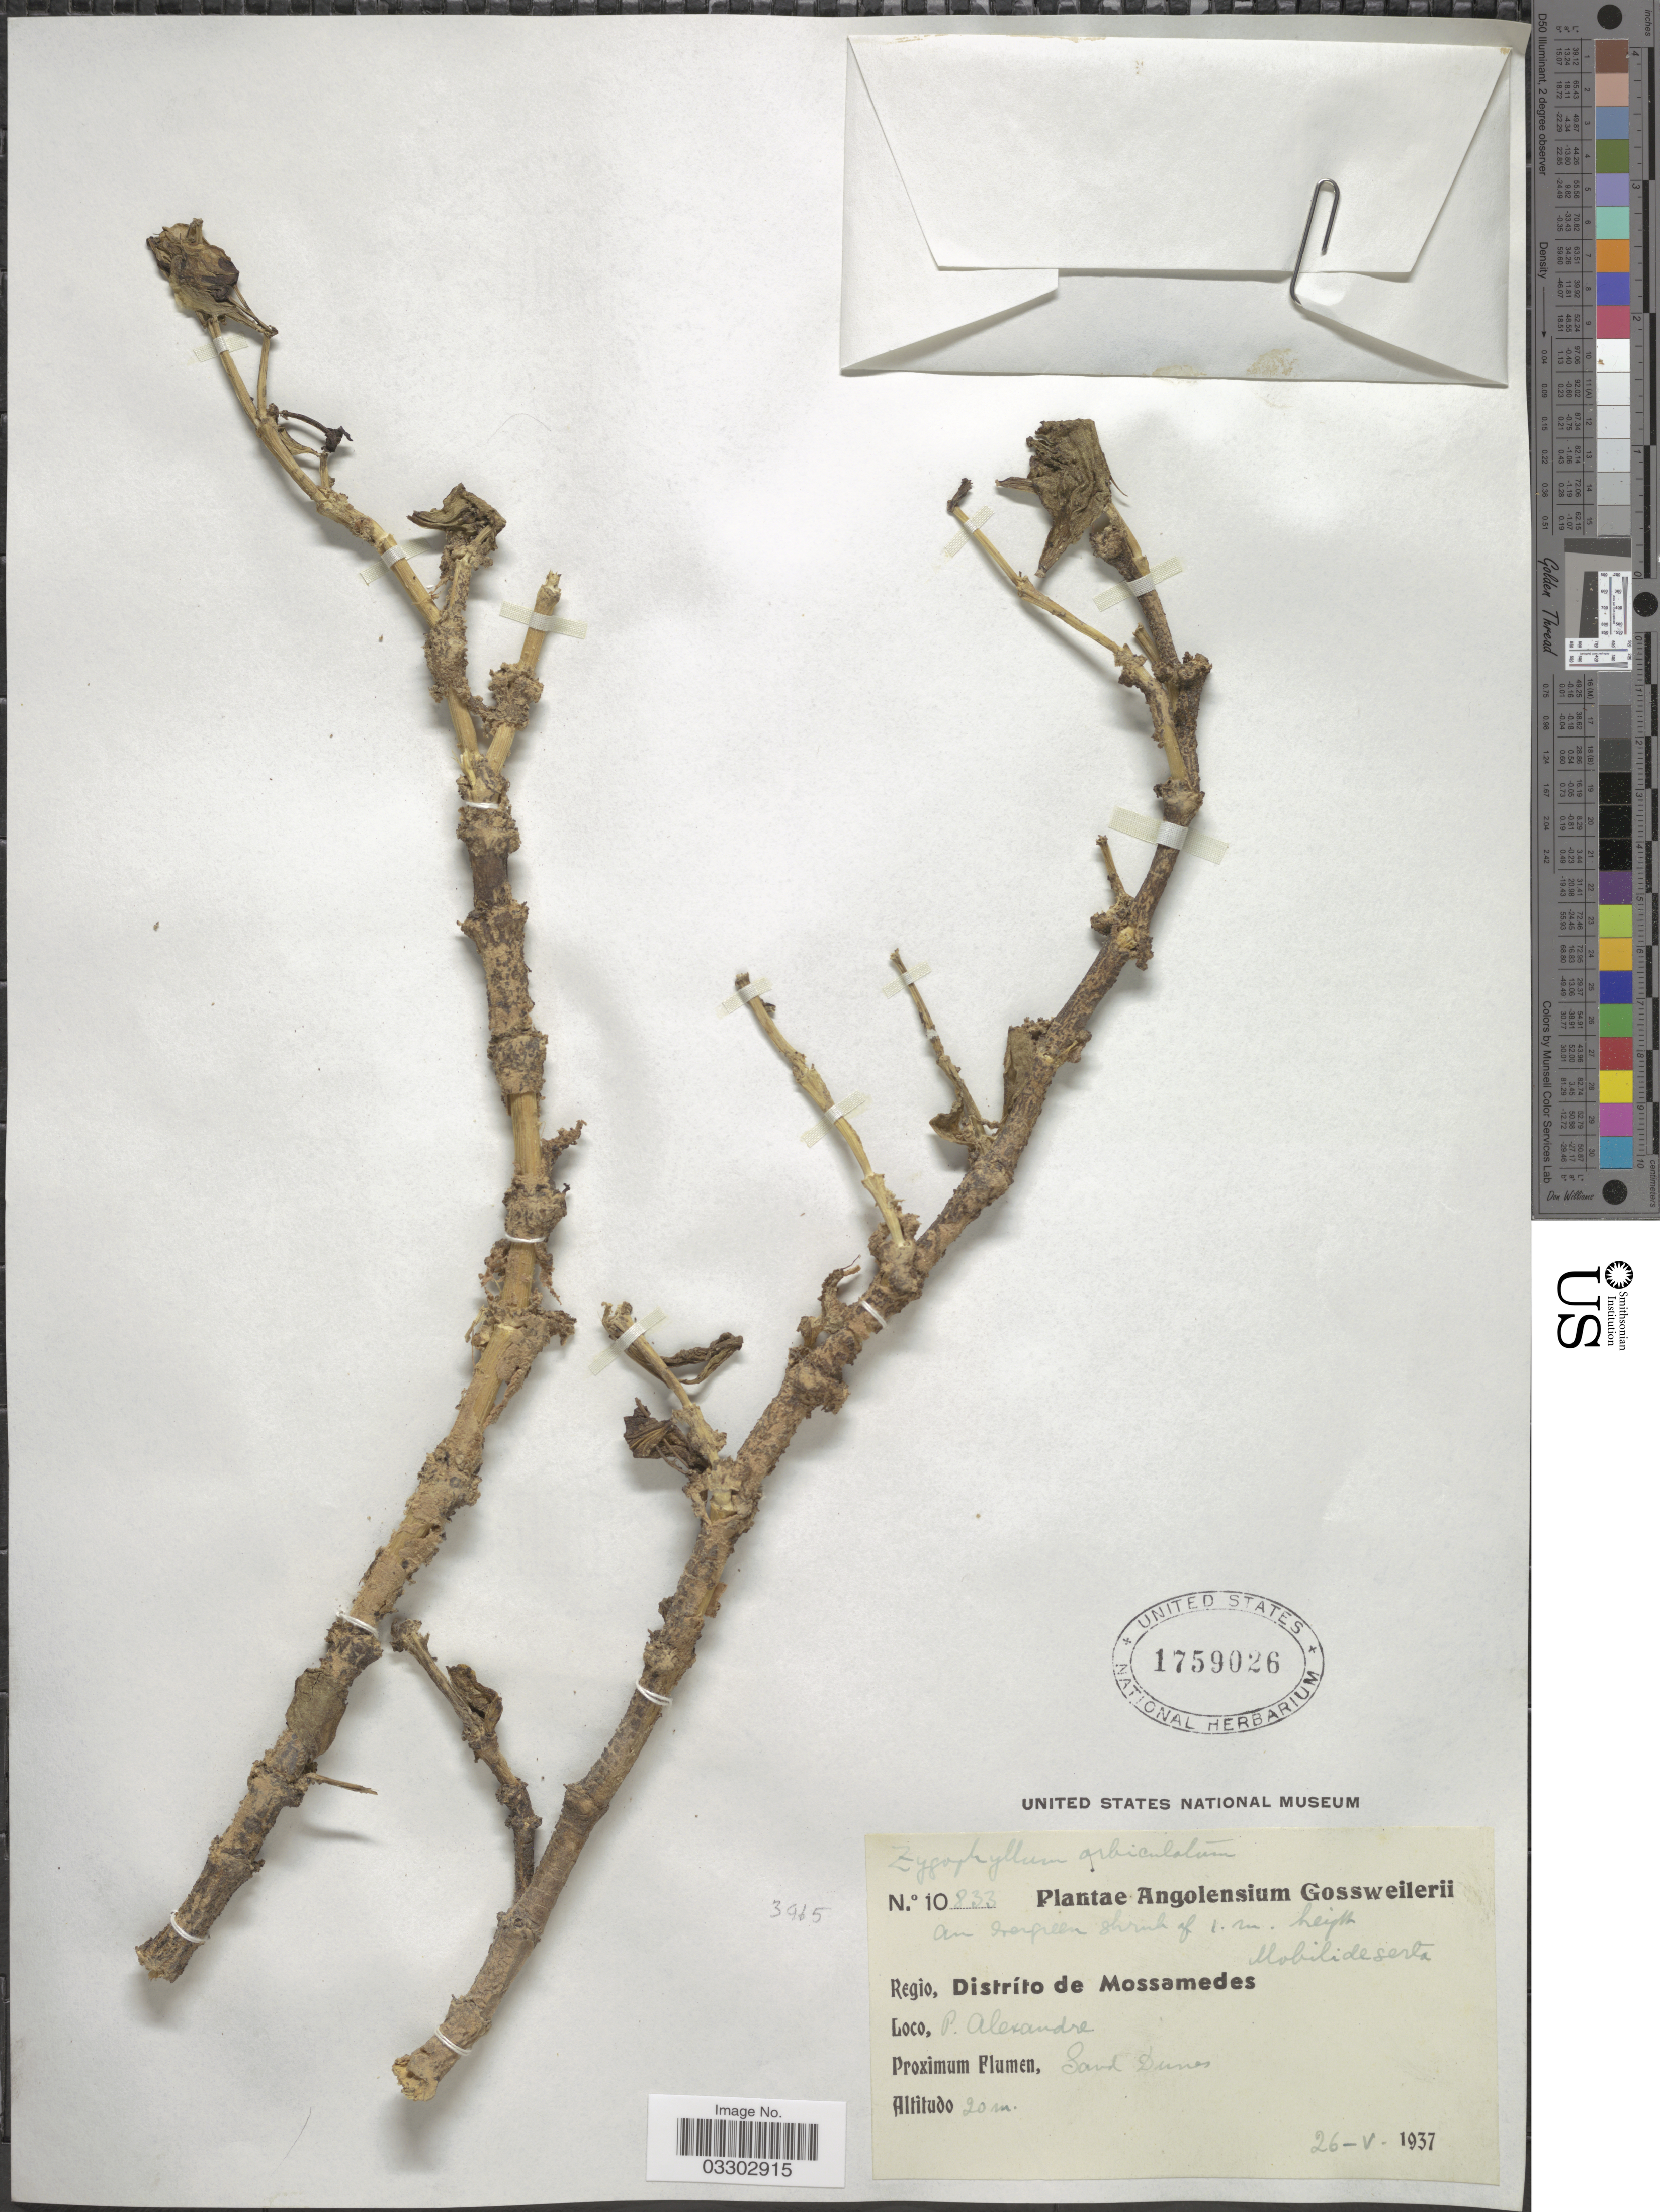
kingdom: Plantae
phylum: Tracheophyta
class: Magnoliopsida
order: Zygophyllales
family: Zygophyllaceae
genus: Roepera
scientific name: Roepera orbiculata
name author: (Welw. ex Oliv.) Beier & Thulin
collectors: -. Gossweiler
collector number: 10833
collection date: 1937-05-26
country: Angola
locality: Angolensium. Regio, Distríto de Mossamedes. P. Alexandre. Proximum Flumen, Sand Dunes.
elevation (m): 20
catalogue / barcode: US 1759026